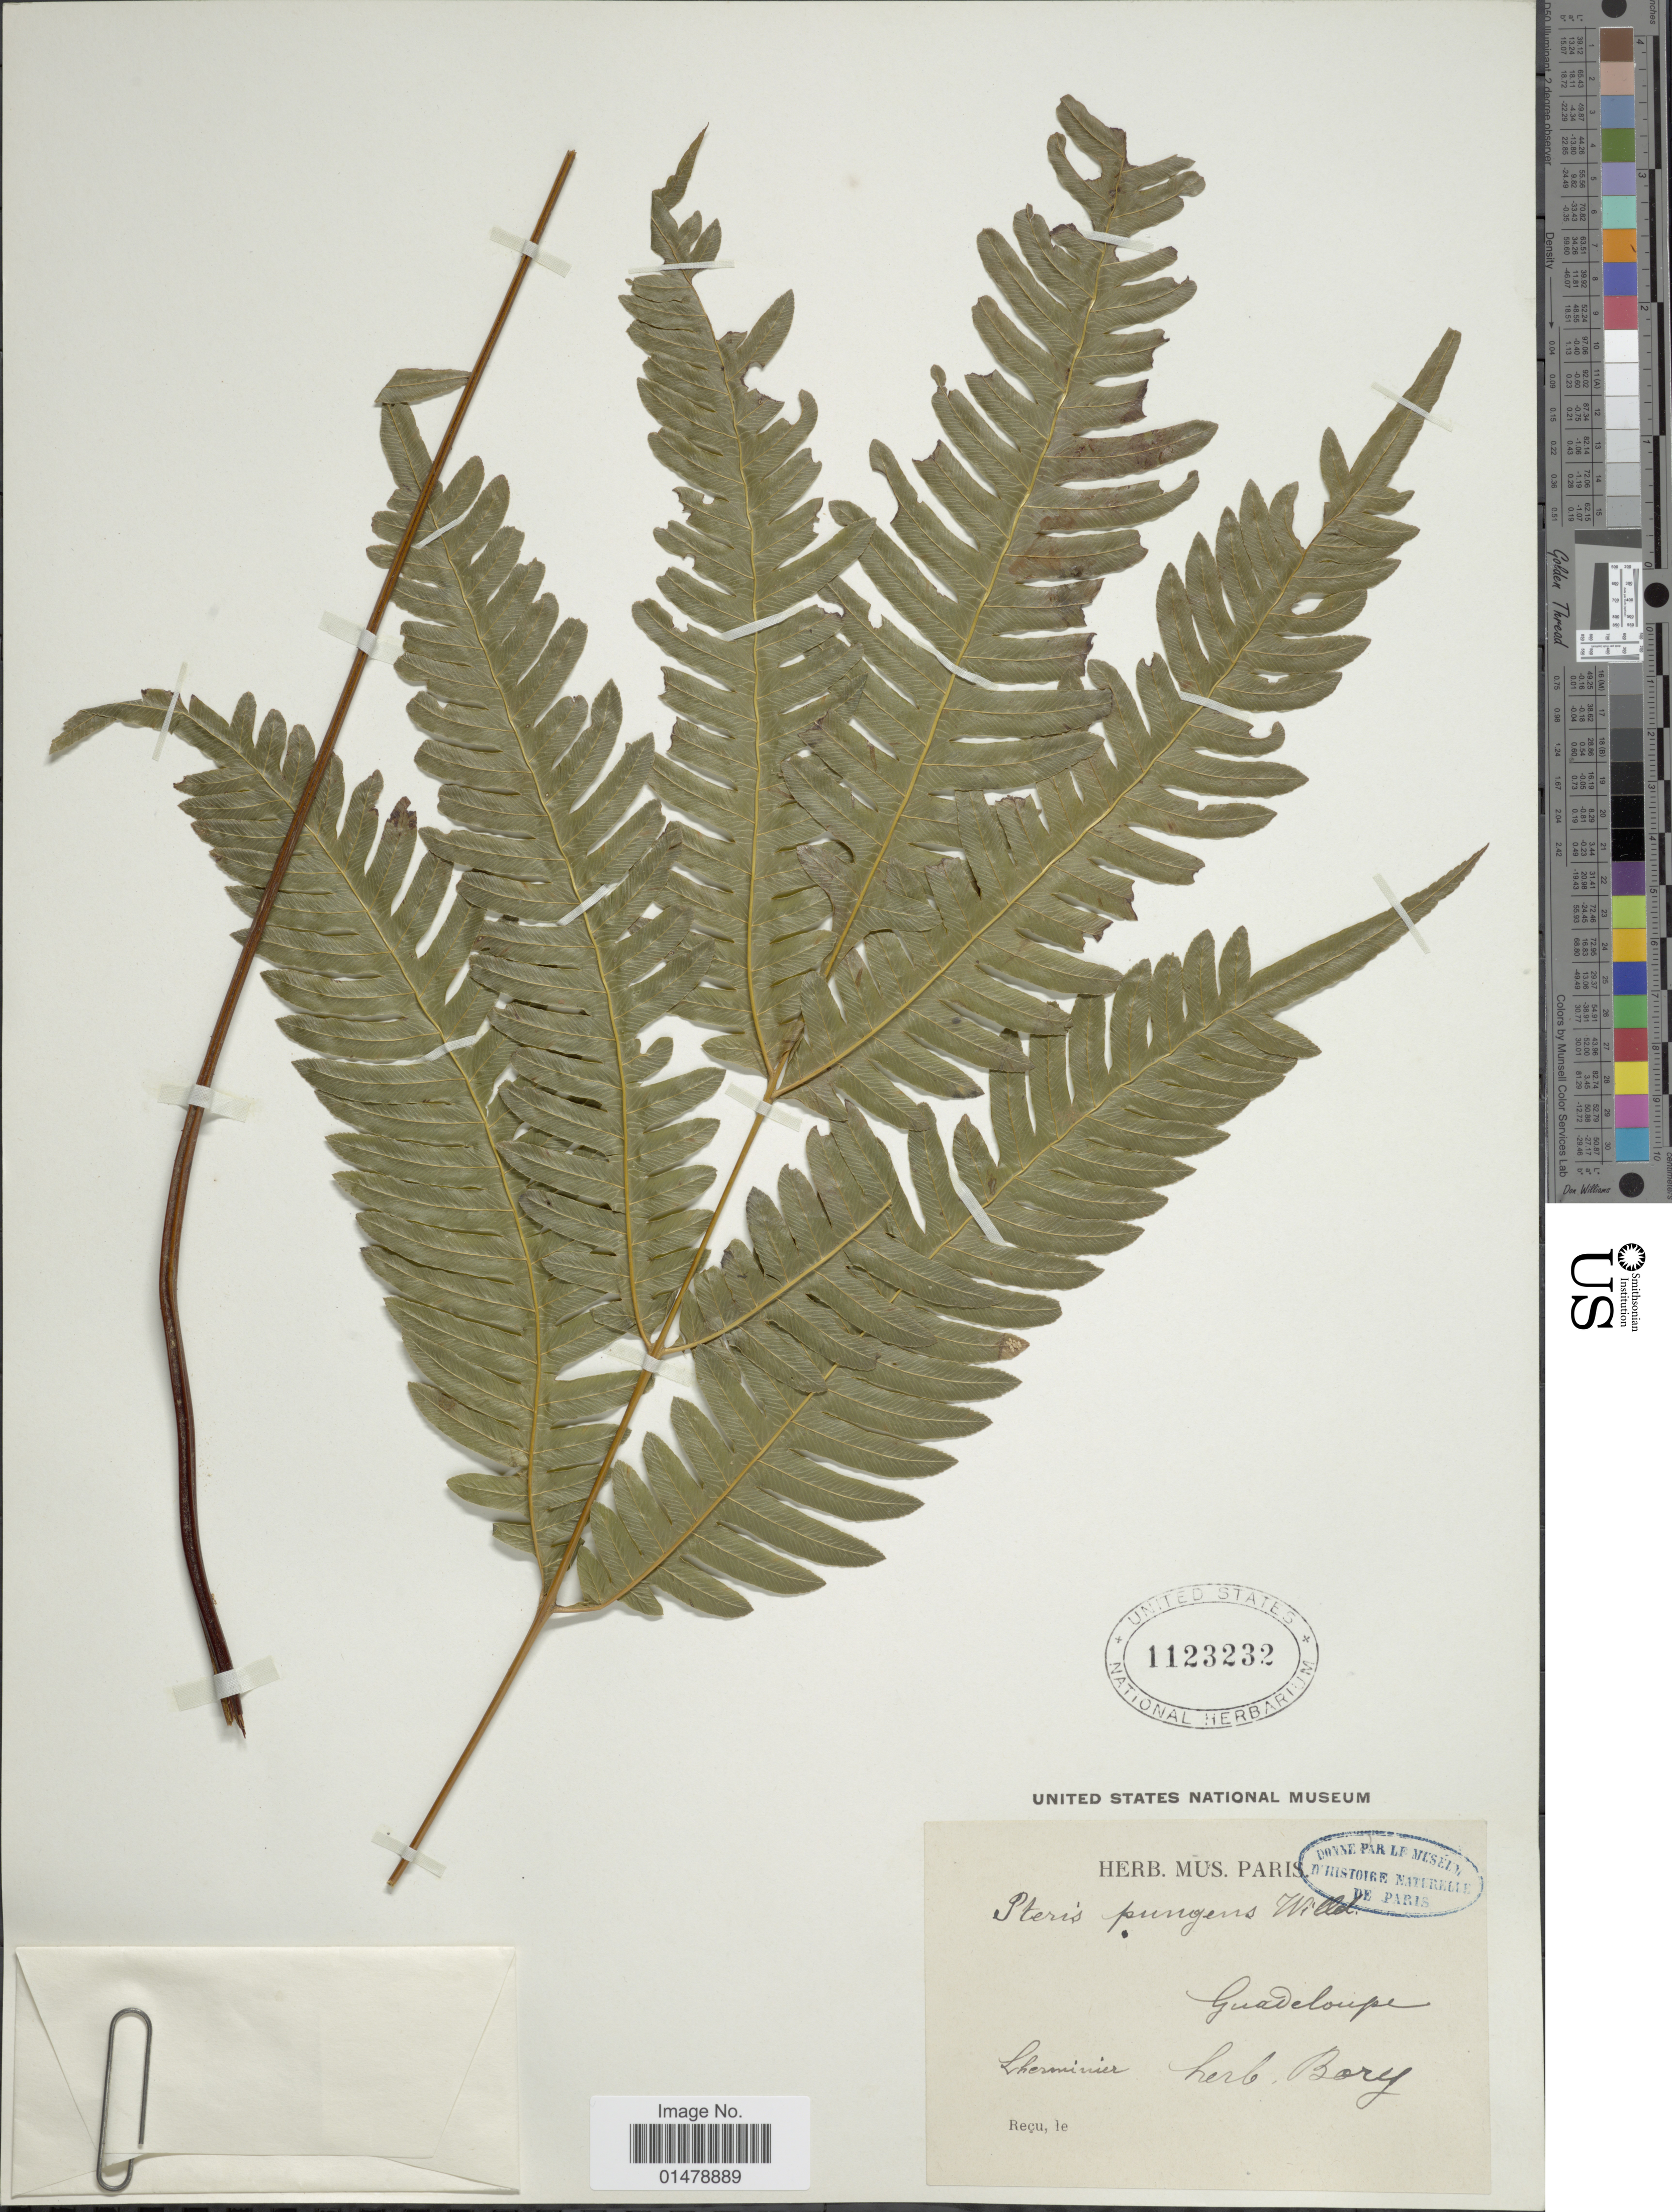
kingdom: Plantae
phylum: Tracheophyta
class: Polypodiopsida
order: Polypodiales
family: Pteridaceae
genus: Pteris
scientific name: Pteris pungens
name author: Willd.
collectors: -. L'Herminier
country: Guadeloupe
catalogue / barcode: US 1123232